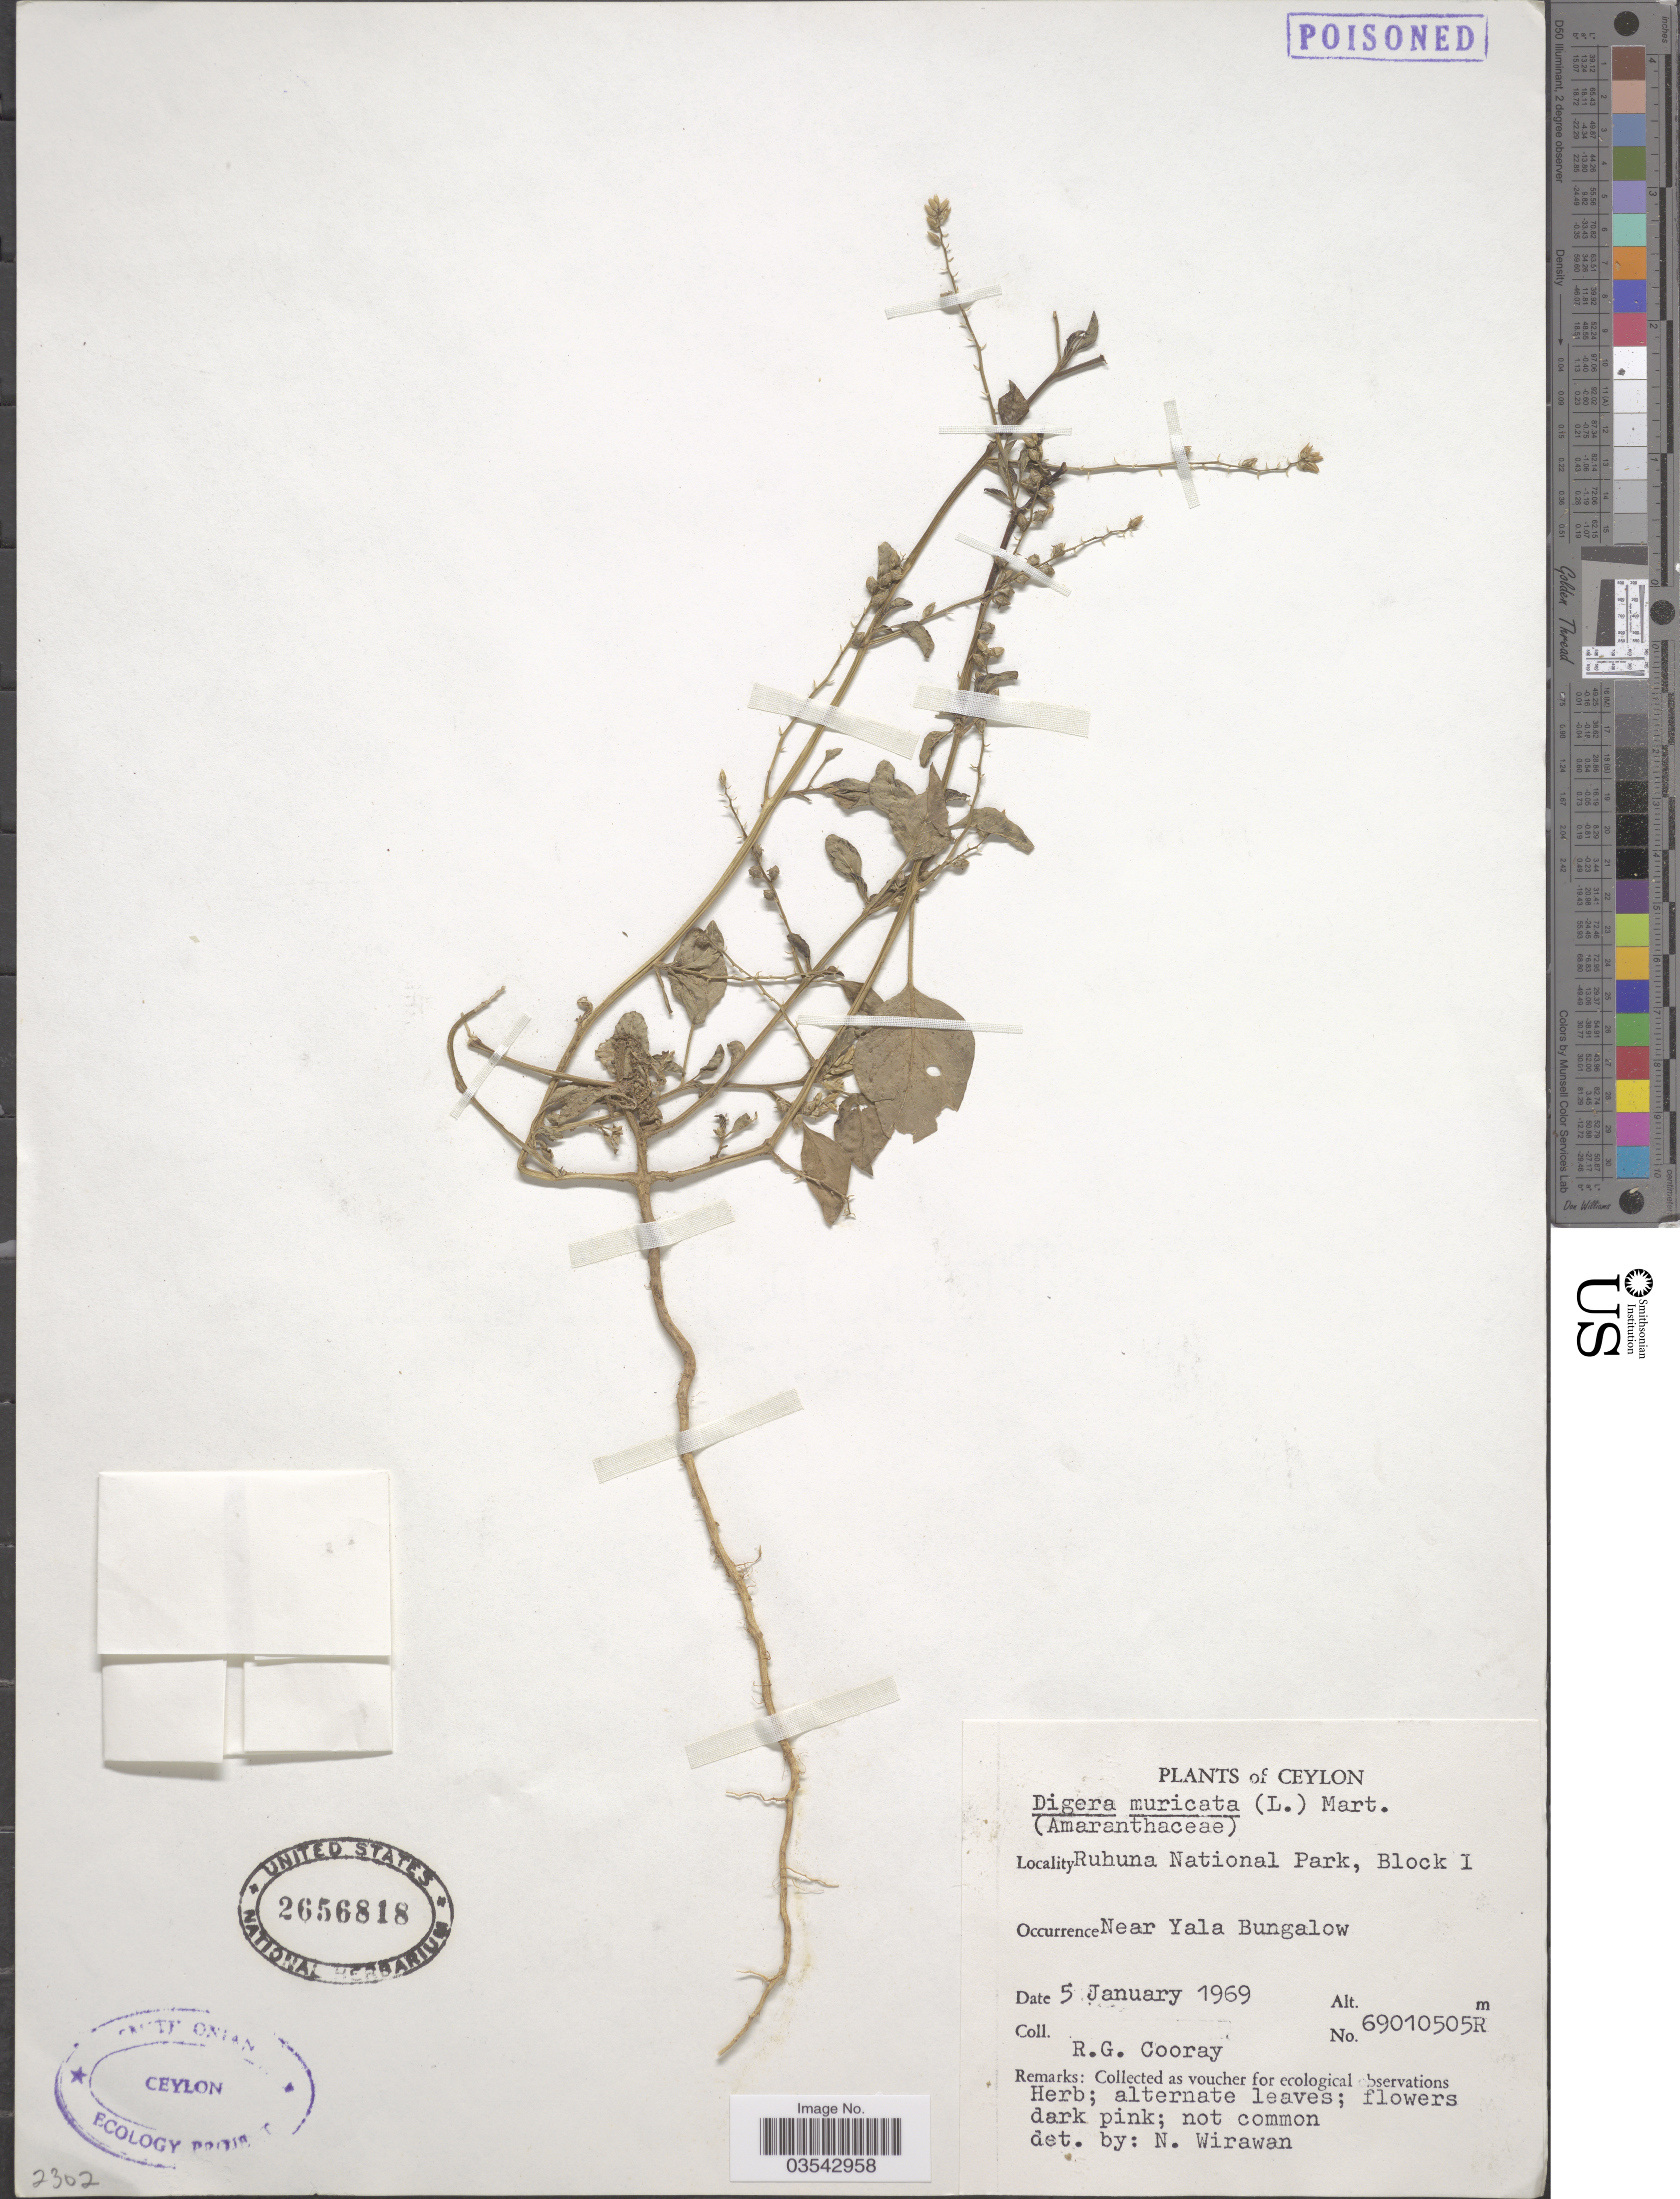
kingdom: Plantae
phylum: Tracheophyta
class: Magnoliopsida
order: Caryophyllales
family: Amaranthaceae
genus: Digera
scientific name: Digera muricata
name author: (L.) Mart.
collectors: R. Cooray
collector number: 69010505R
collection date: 1969-01-05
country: Sri Lanka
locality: Ceylon. Ruhuna National Park, Block I. Near Yala Bungalow.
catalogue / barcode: US 2656818